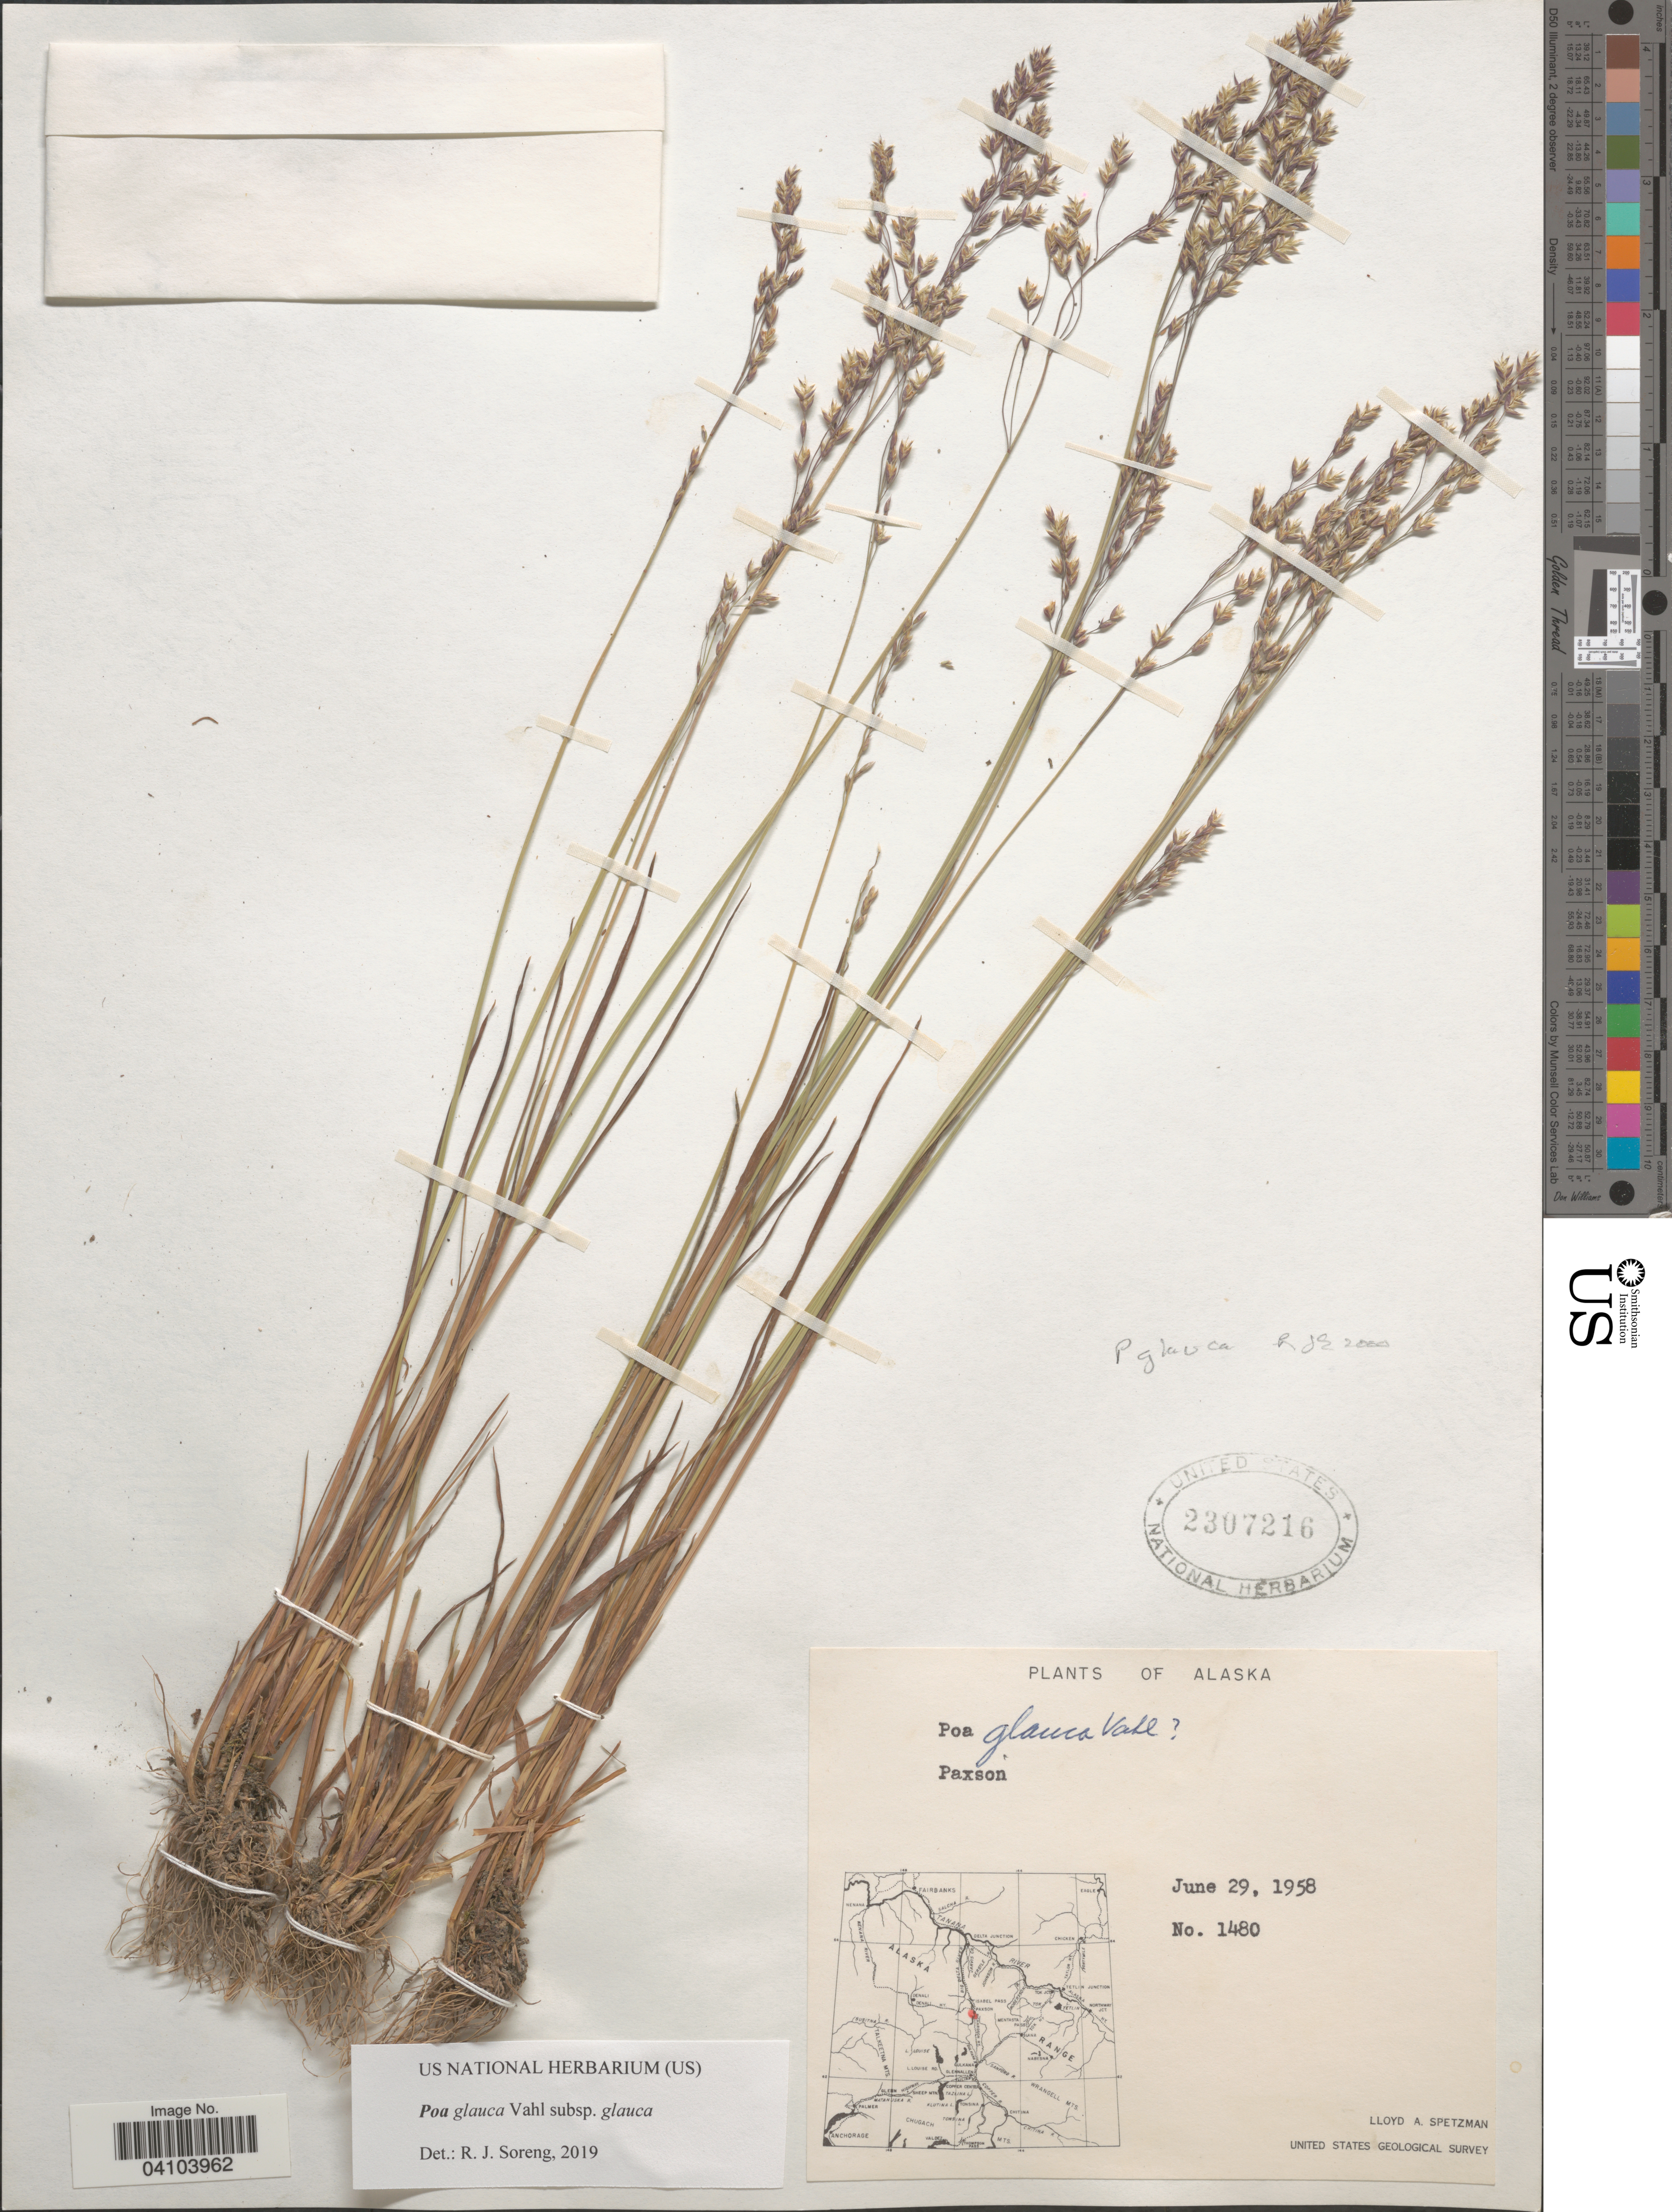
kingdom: Plantae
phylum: Tracheophyta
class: Liliopsida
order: Poales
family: Poaceae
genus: Poa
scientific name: Poa glauca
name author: Vahl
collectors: L. Spetzman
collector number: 1480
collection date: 1958-06-29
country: United States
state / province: Alaska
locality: Paxson. United States Geological Survey.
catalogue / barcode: US 2307216